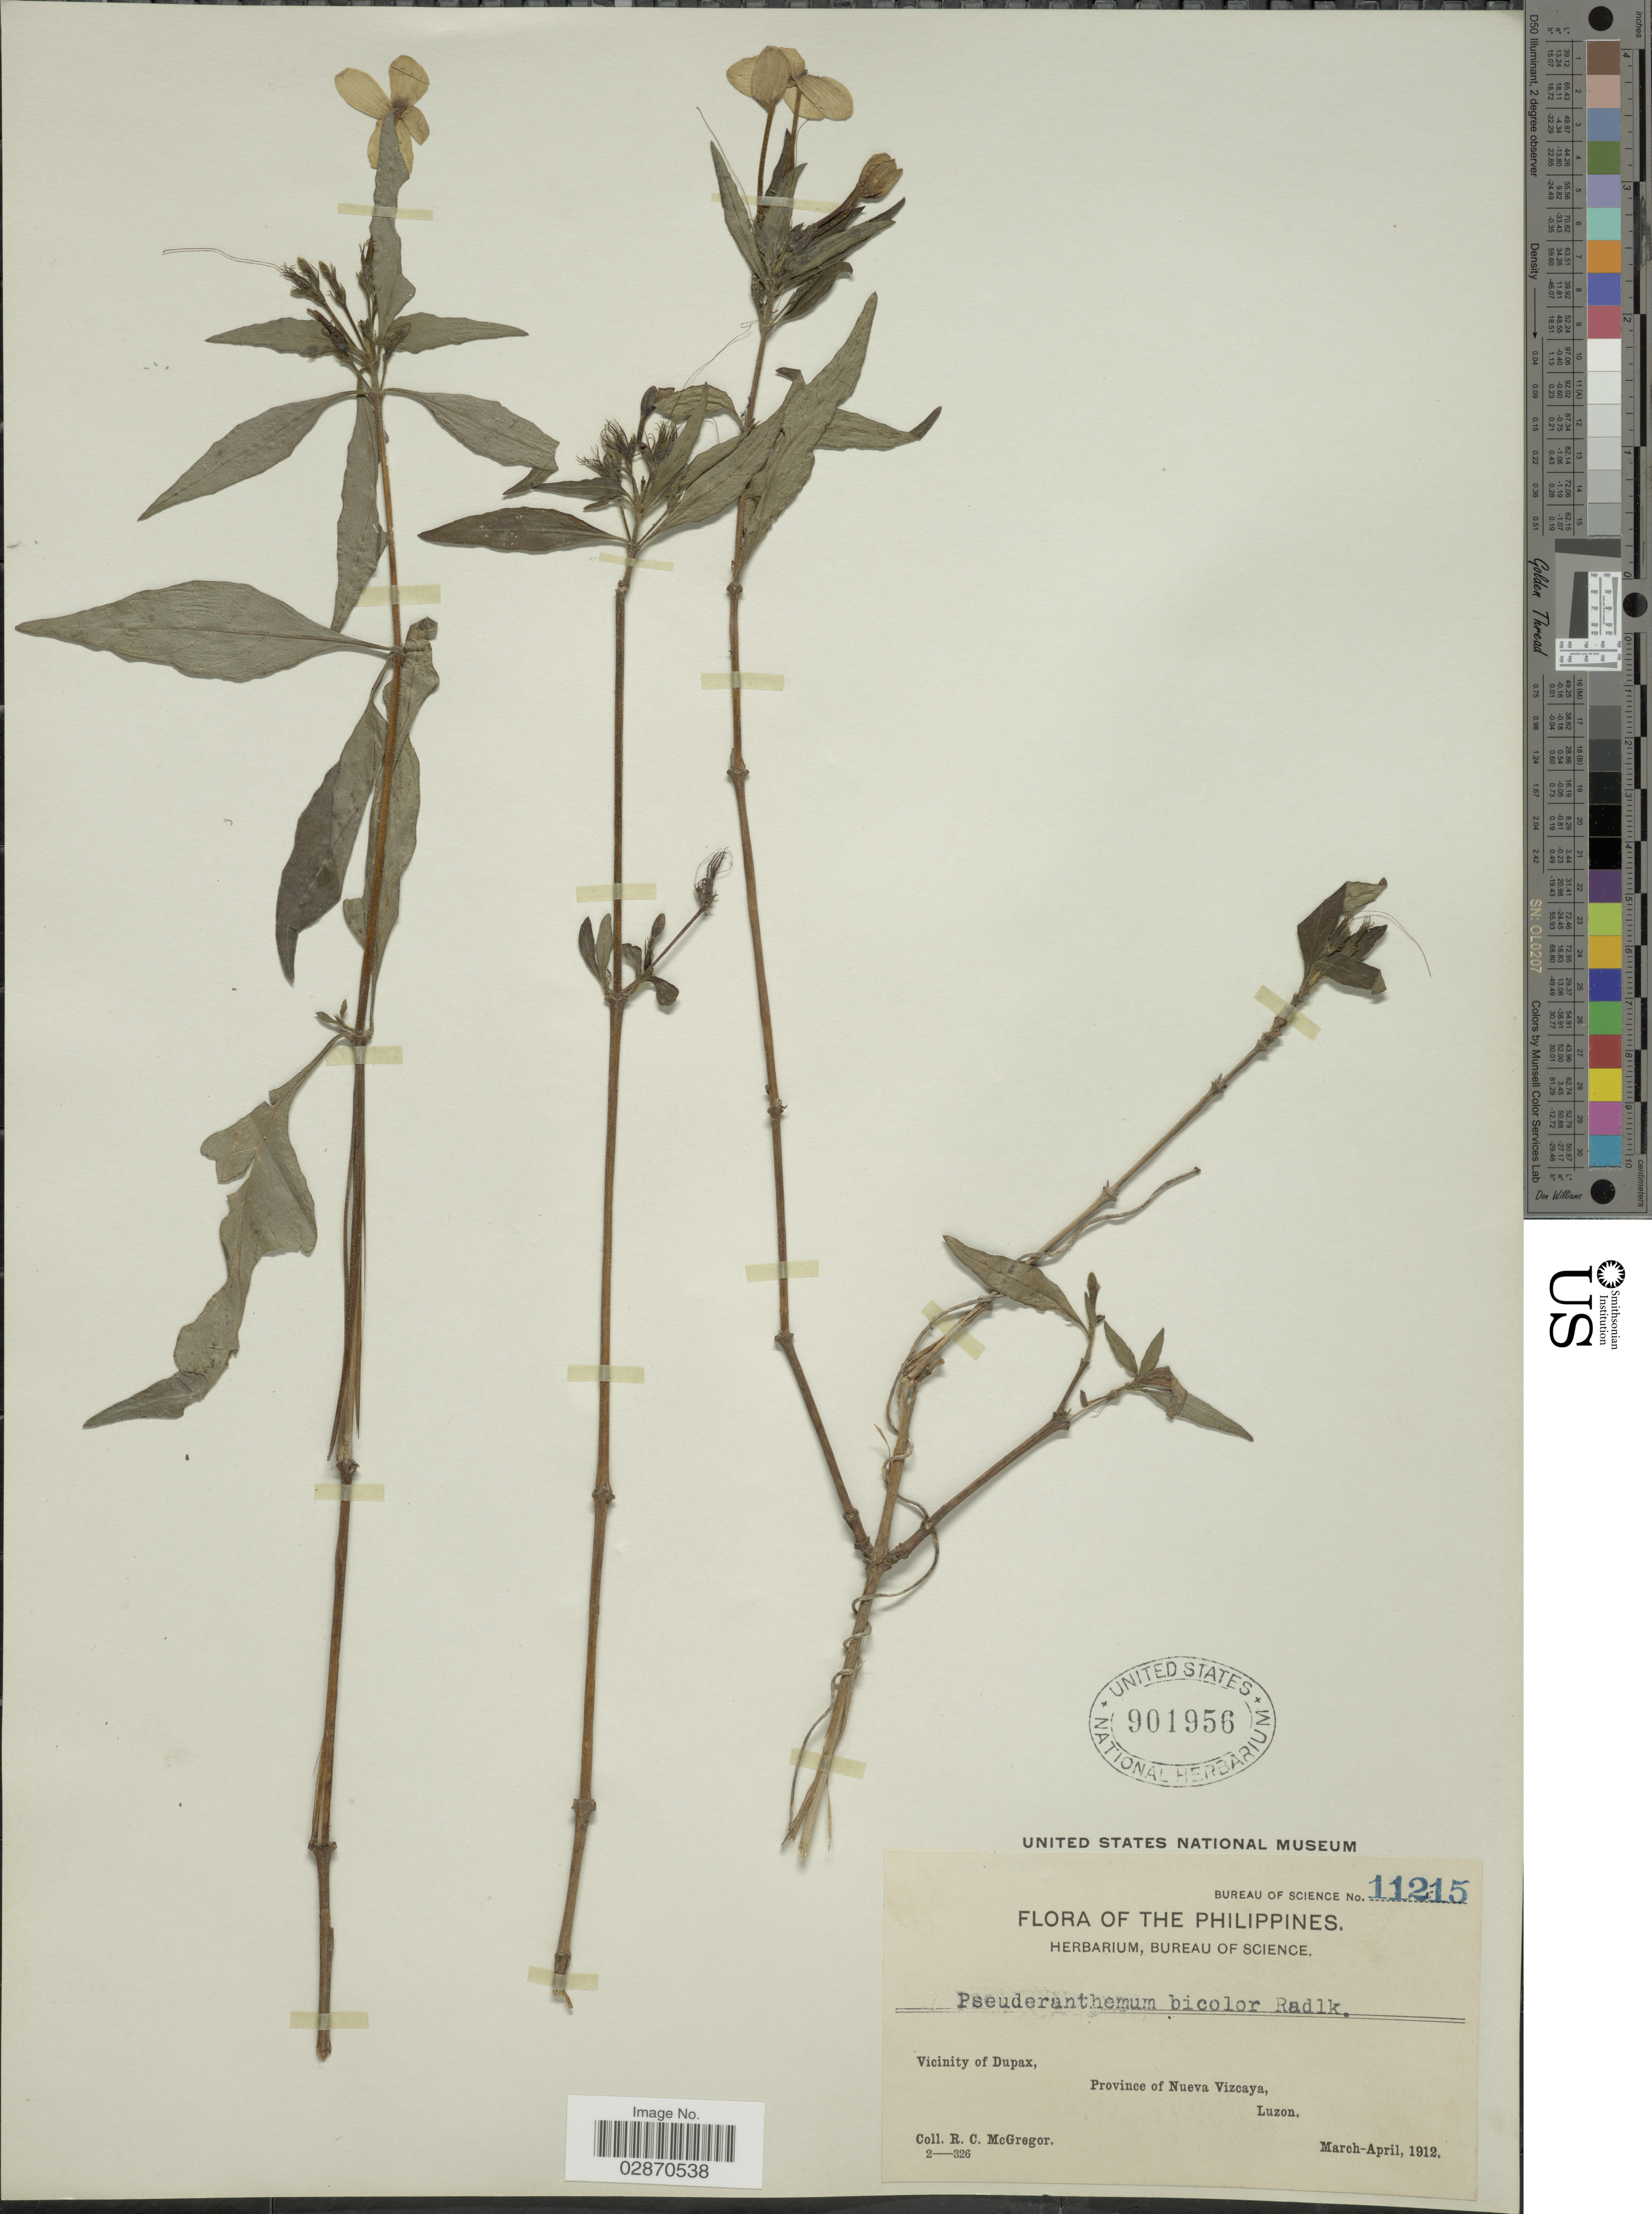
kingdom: Plantae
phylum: Tracheophyta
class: Magnoliopsida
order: Lamiales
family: Acanthaceae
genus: Pseuderanthemum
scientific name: Pseuderanthemum pulchellum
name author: (Andrews) Merr.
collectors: R. C. McGregor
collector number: Bureau of Science 11215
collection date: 1912-03/1912-04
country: Philippines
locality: Vicinity of Dupax, Province of Nueva Vizcaya, Luzon.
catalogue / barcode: US 901956